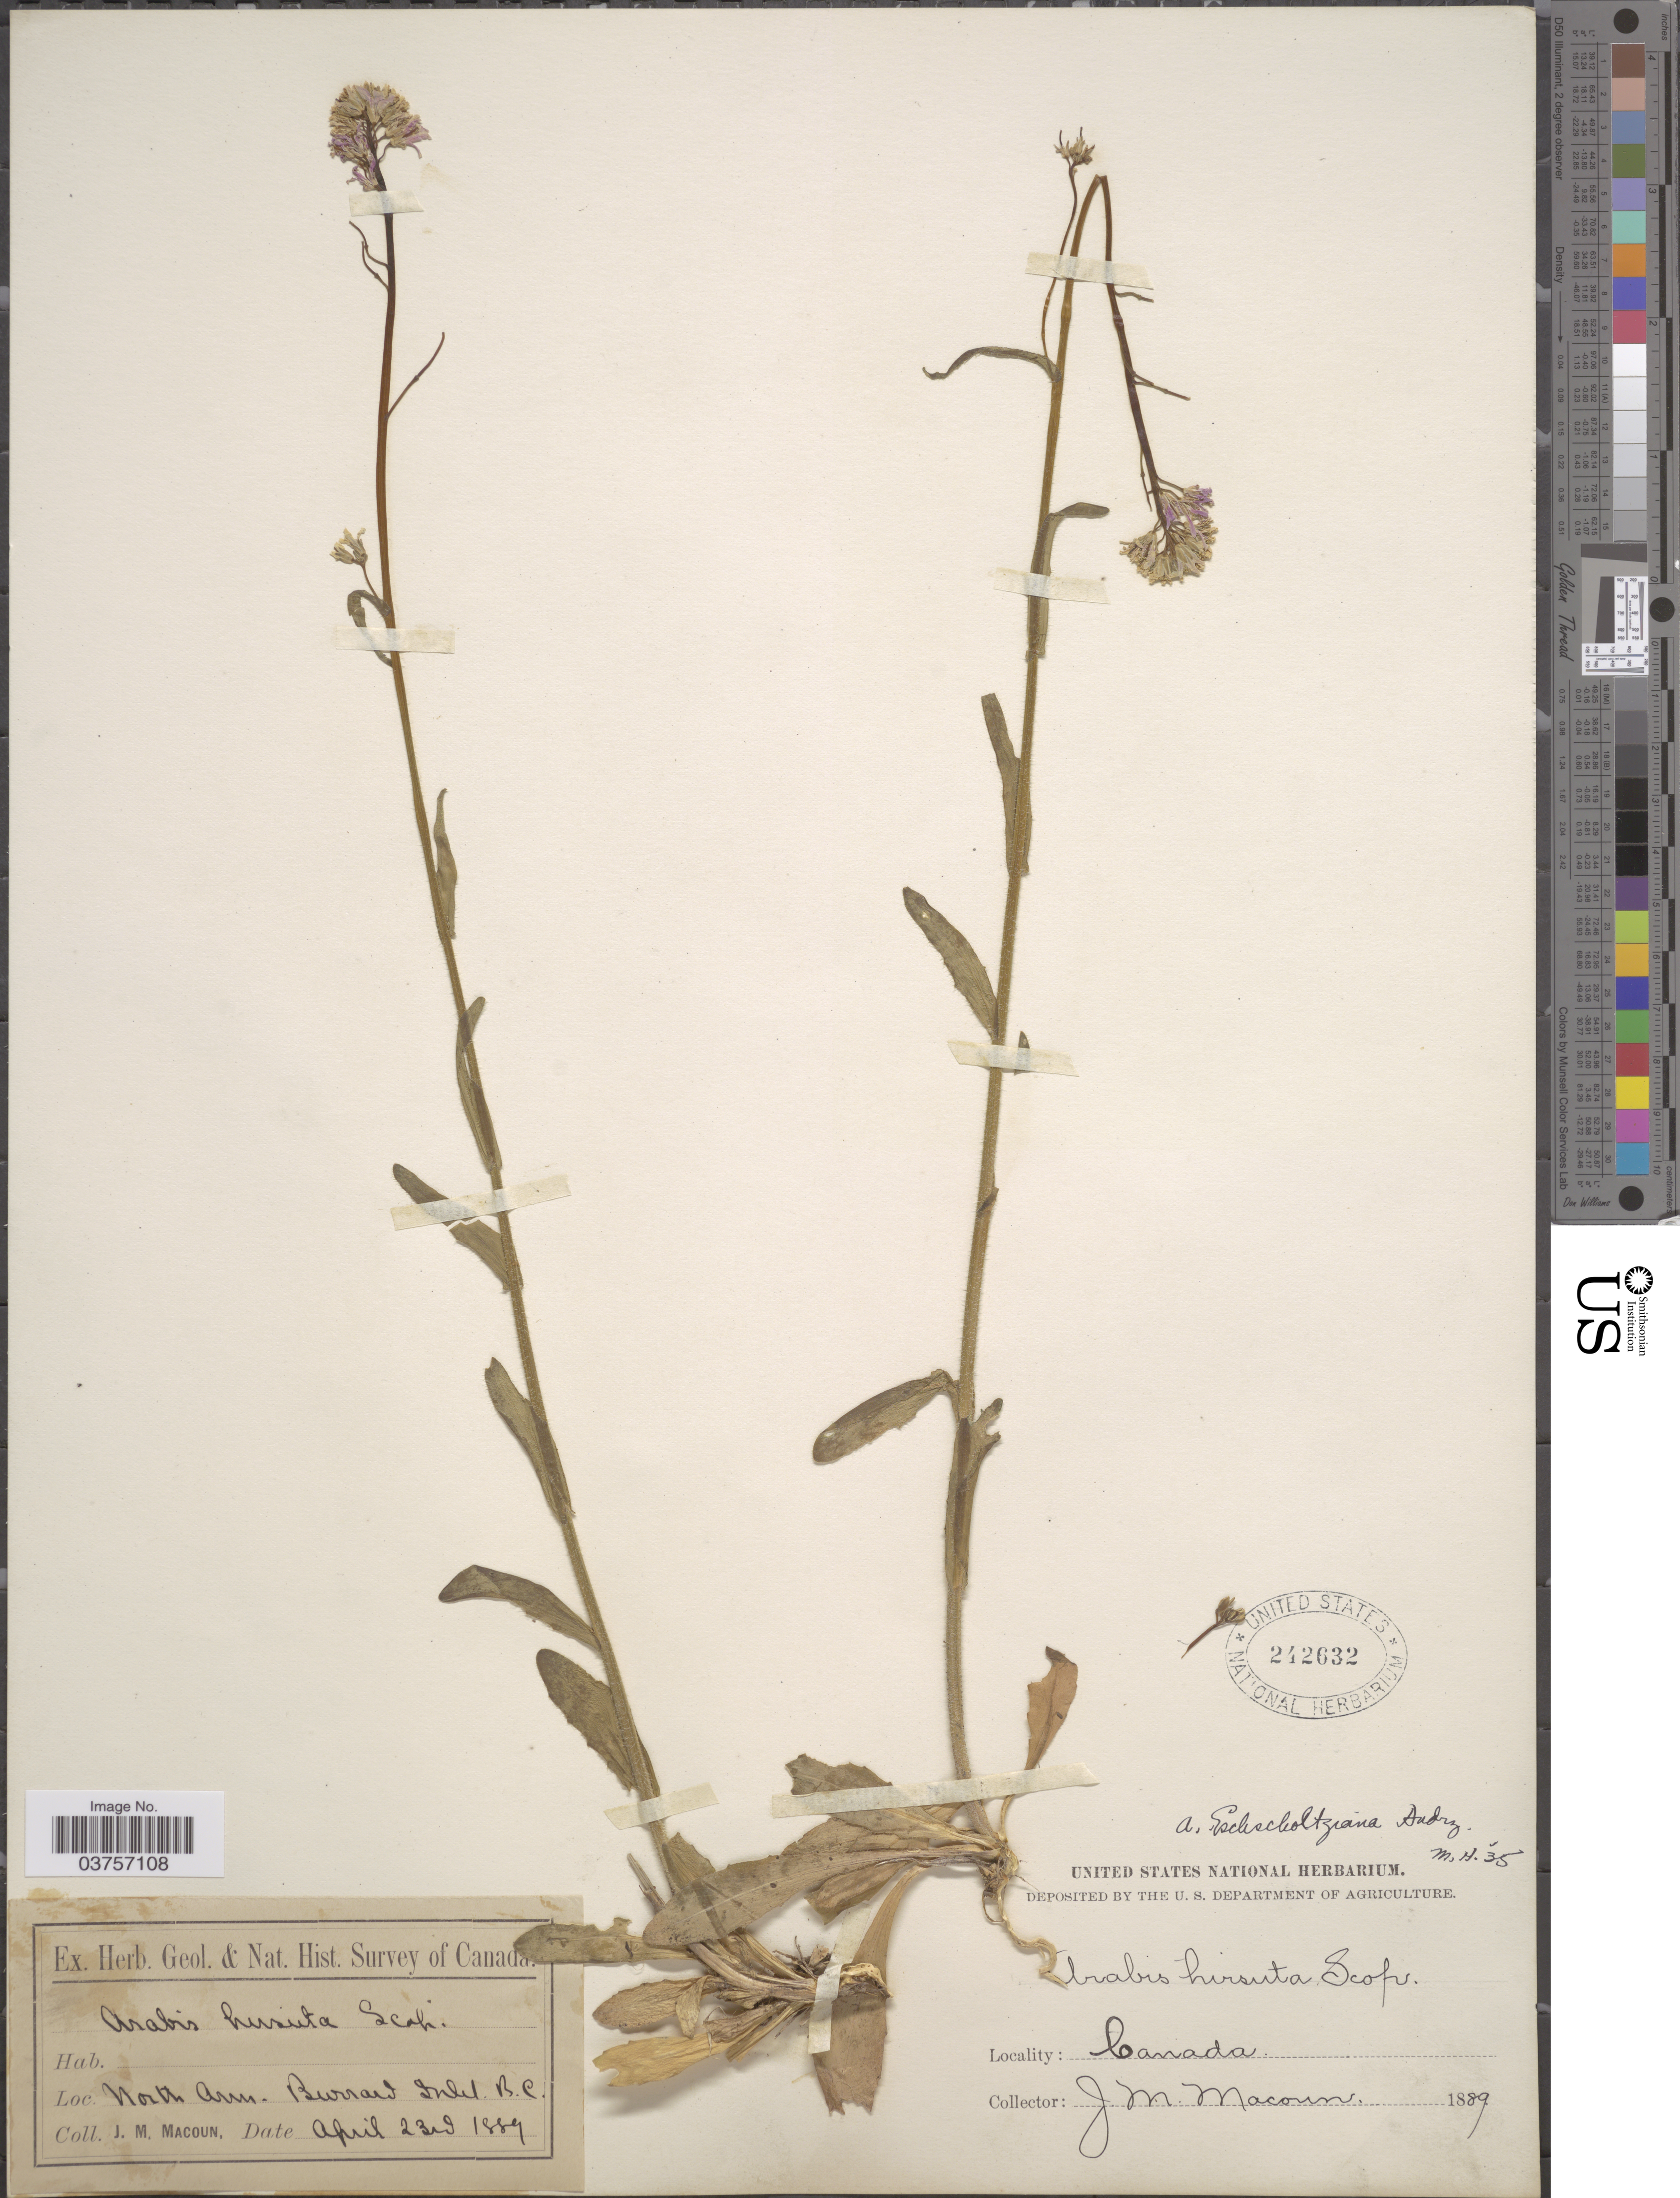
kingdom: Plantae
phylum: Tracheophyta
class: Magnoliopsida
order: Brassicales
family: Brassicaceae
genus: Arabis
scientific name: Arabis hirsuta var. eschscholtziana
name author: (Andrz. ex Ledeb.) Rollins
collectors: J. M. Macoun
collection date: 1889-04-23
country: Canada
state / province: British Columbia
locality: Burrard Inlet.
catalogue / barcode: US 242632